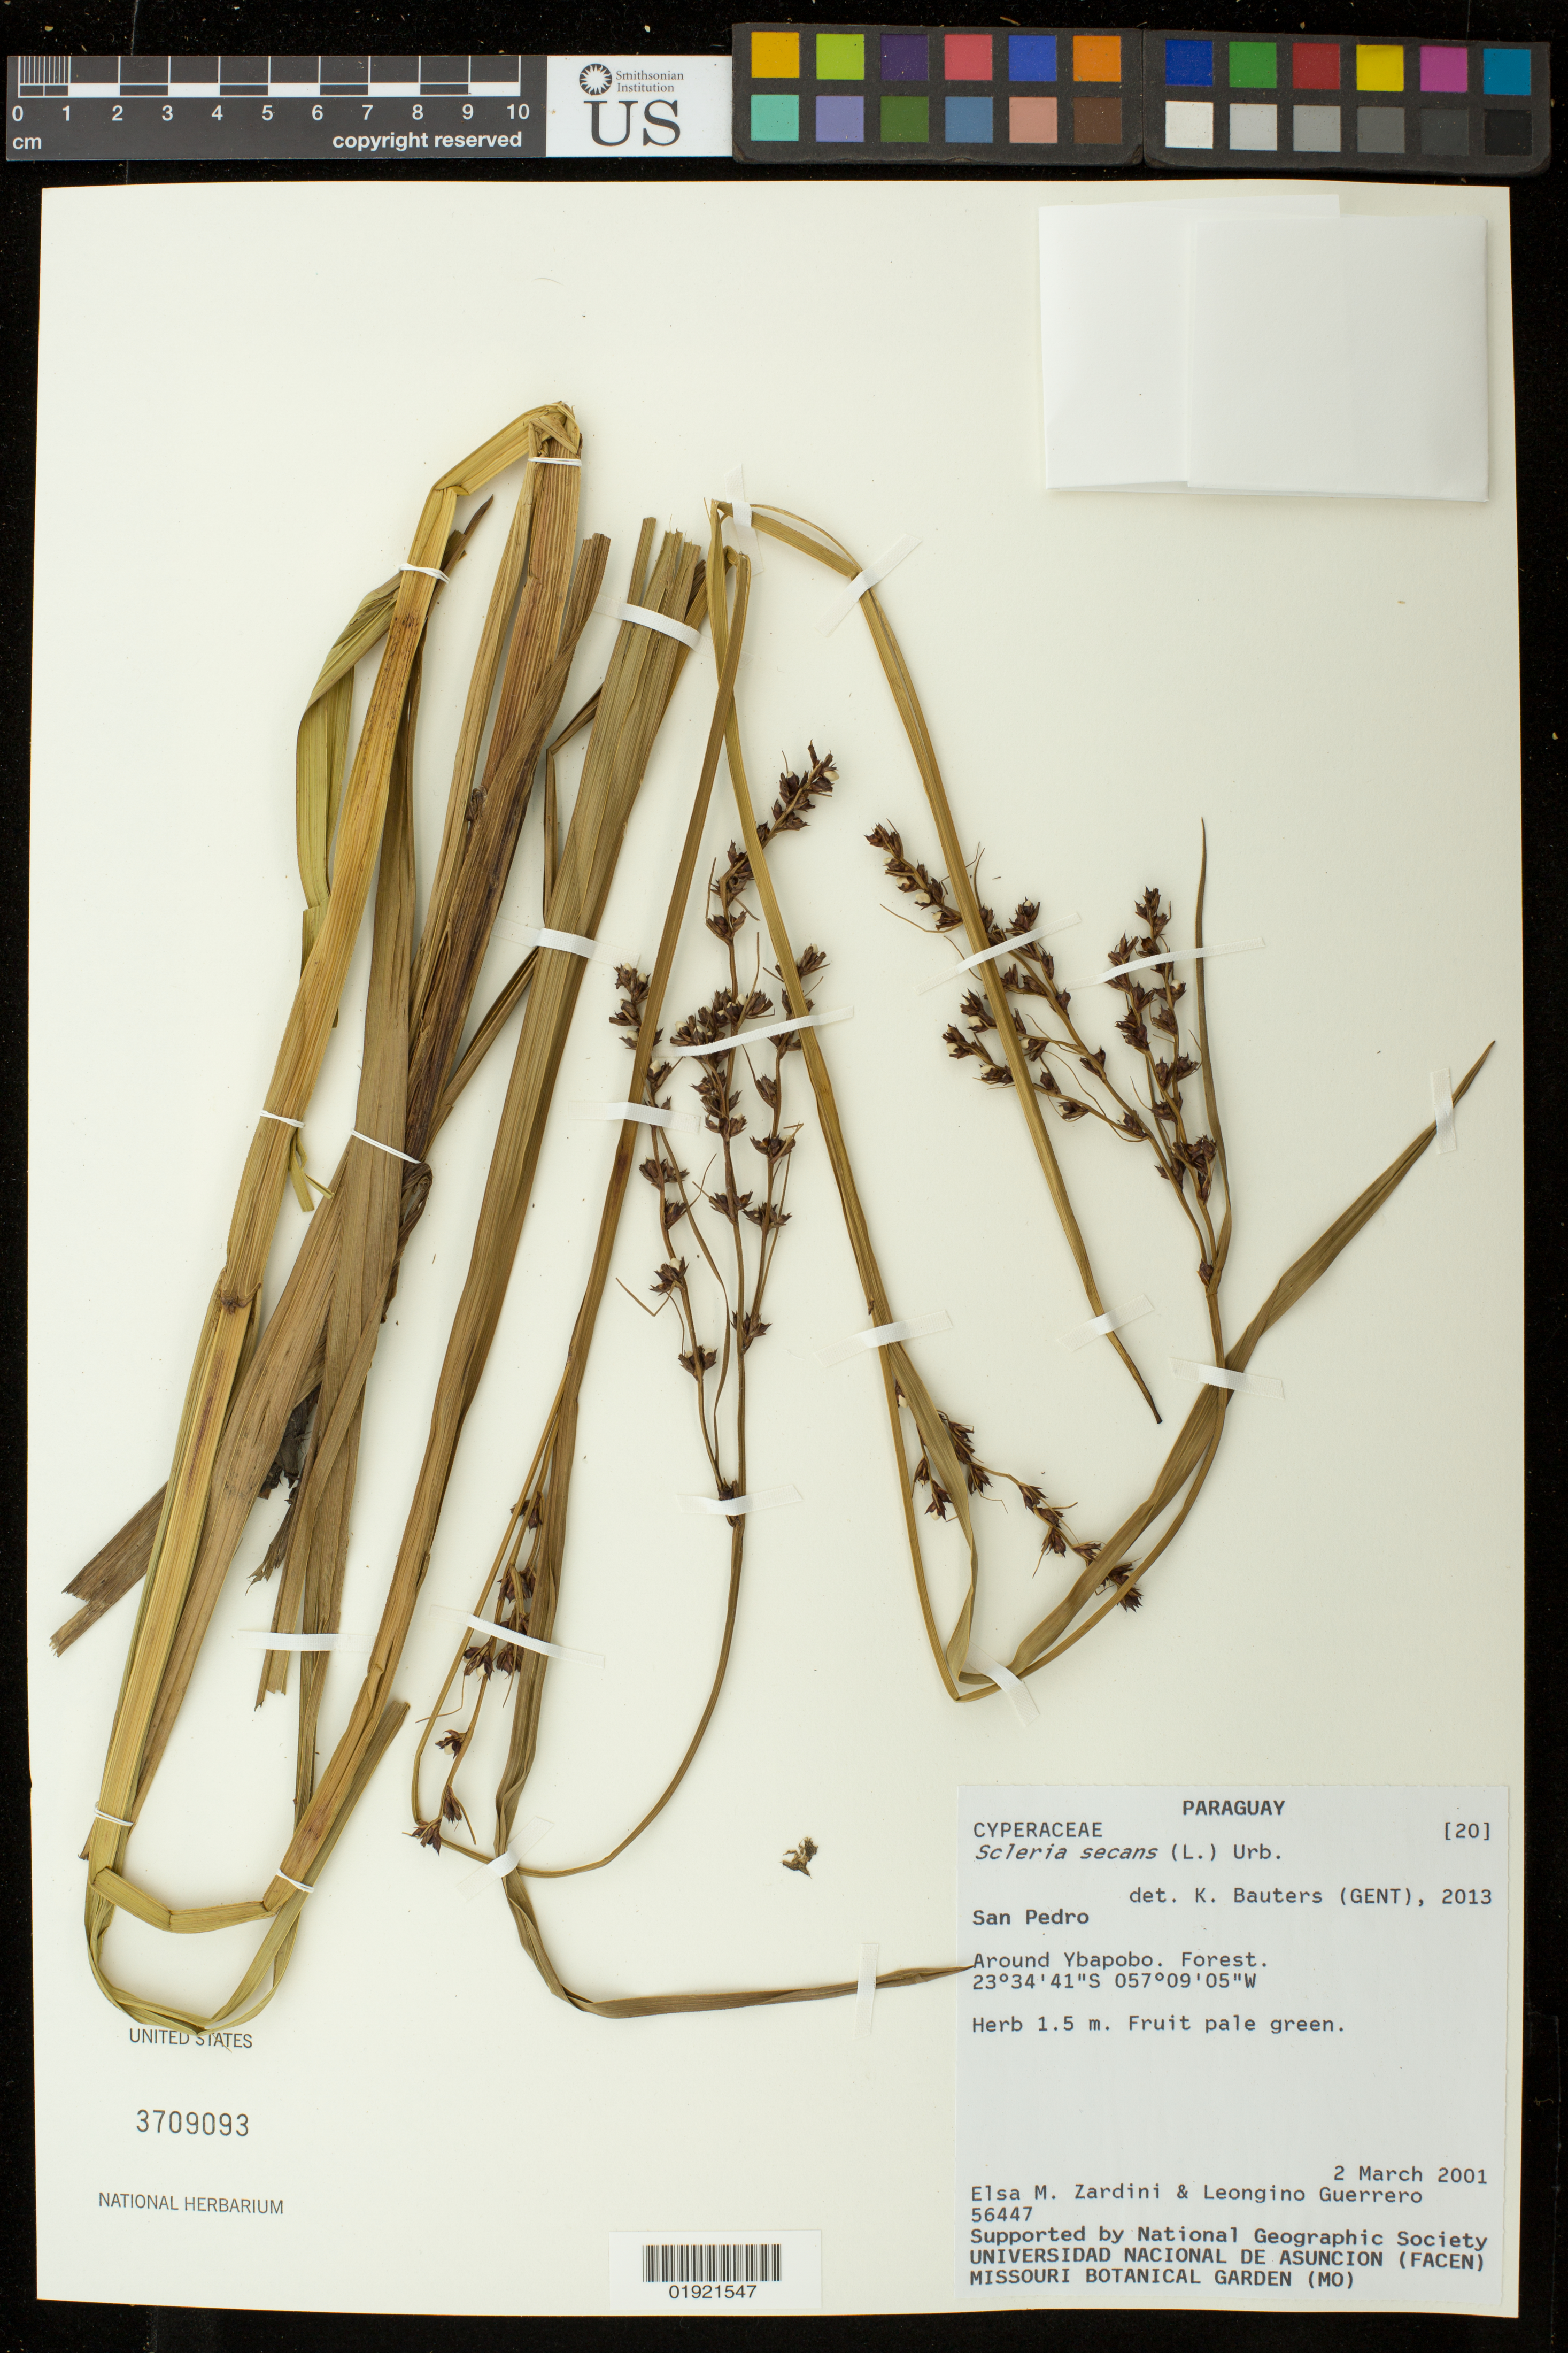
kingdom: Plantae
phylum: Tracheophyta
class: Liliopsida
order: Poales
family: Cyperaceae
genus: Scleria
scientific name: Scleria secans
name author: (L.) Urb.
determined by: Bauters, K.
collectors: E. Zardini & L. Guerrero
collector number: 56447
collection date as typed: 2 March 2001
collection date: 2001-03-02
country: Paraguay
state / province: San Pedro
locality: Around Ybapobo.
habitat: Forest.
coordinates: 23 34 41 S, 57 09 5 W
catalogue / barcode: US 3709093